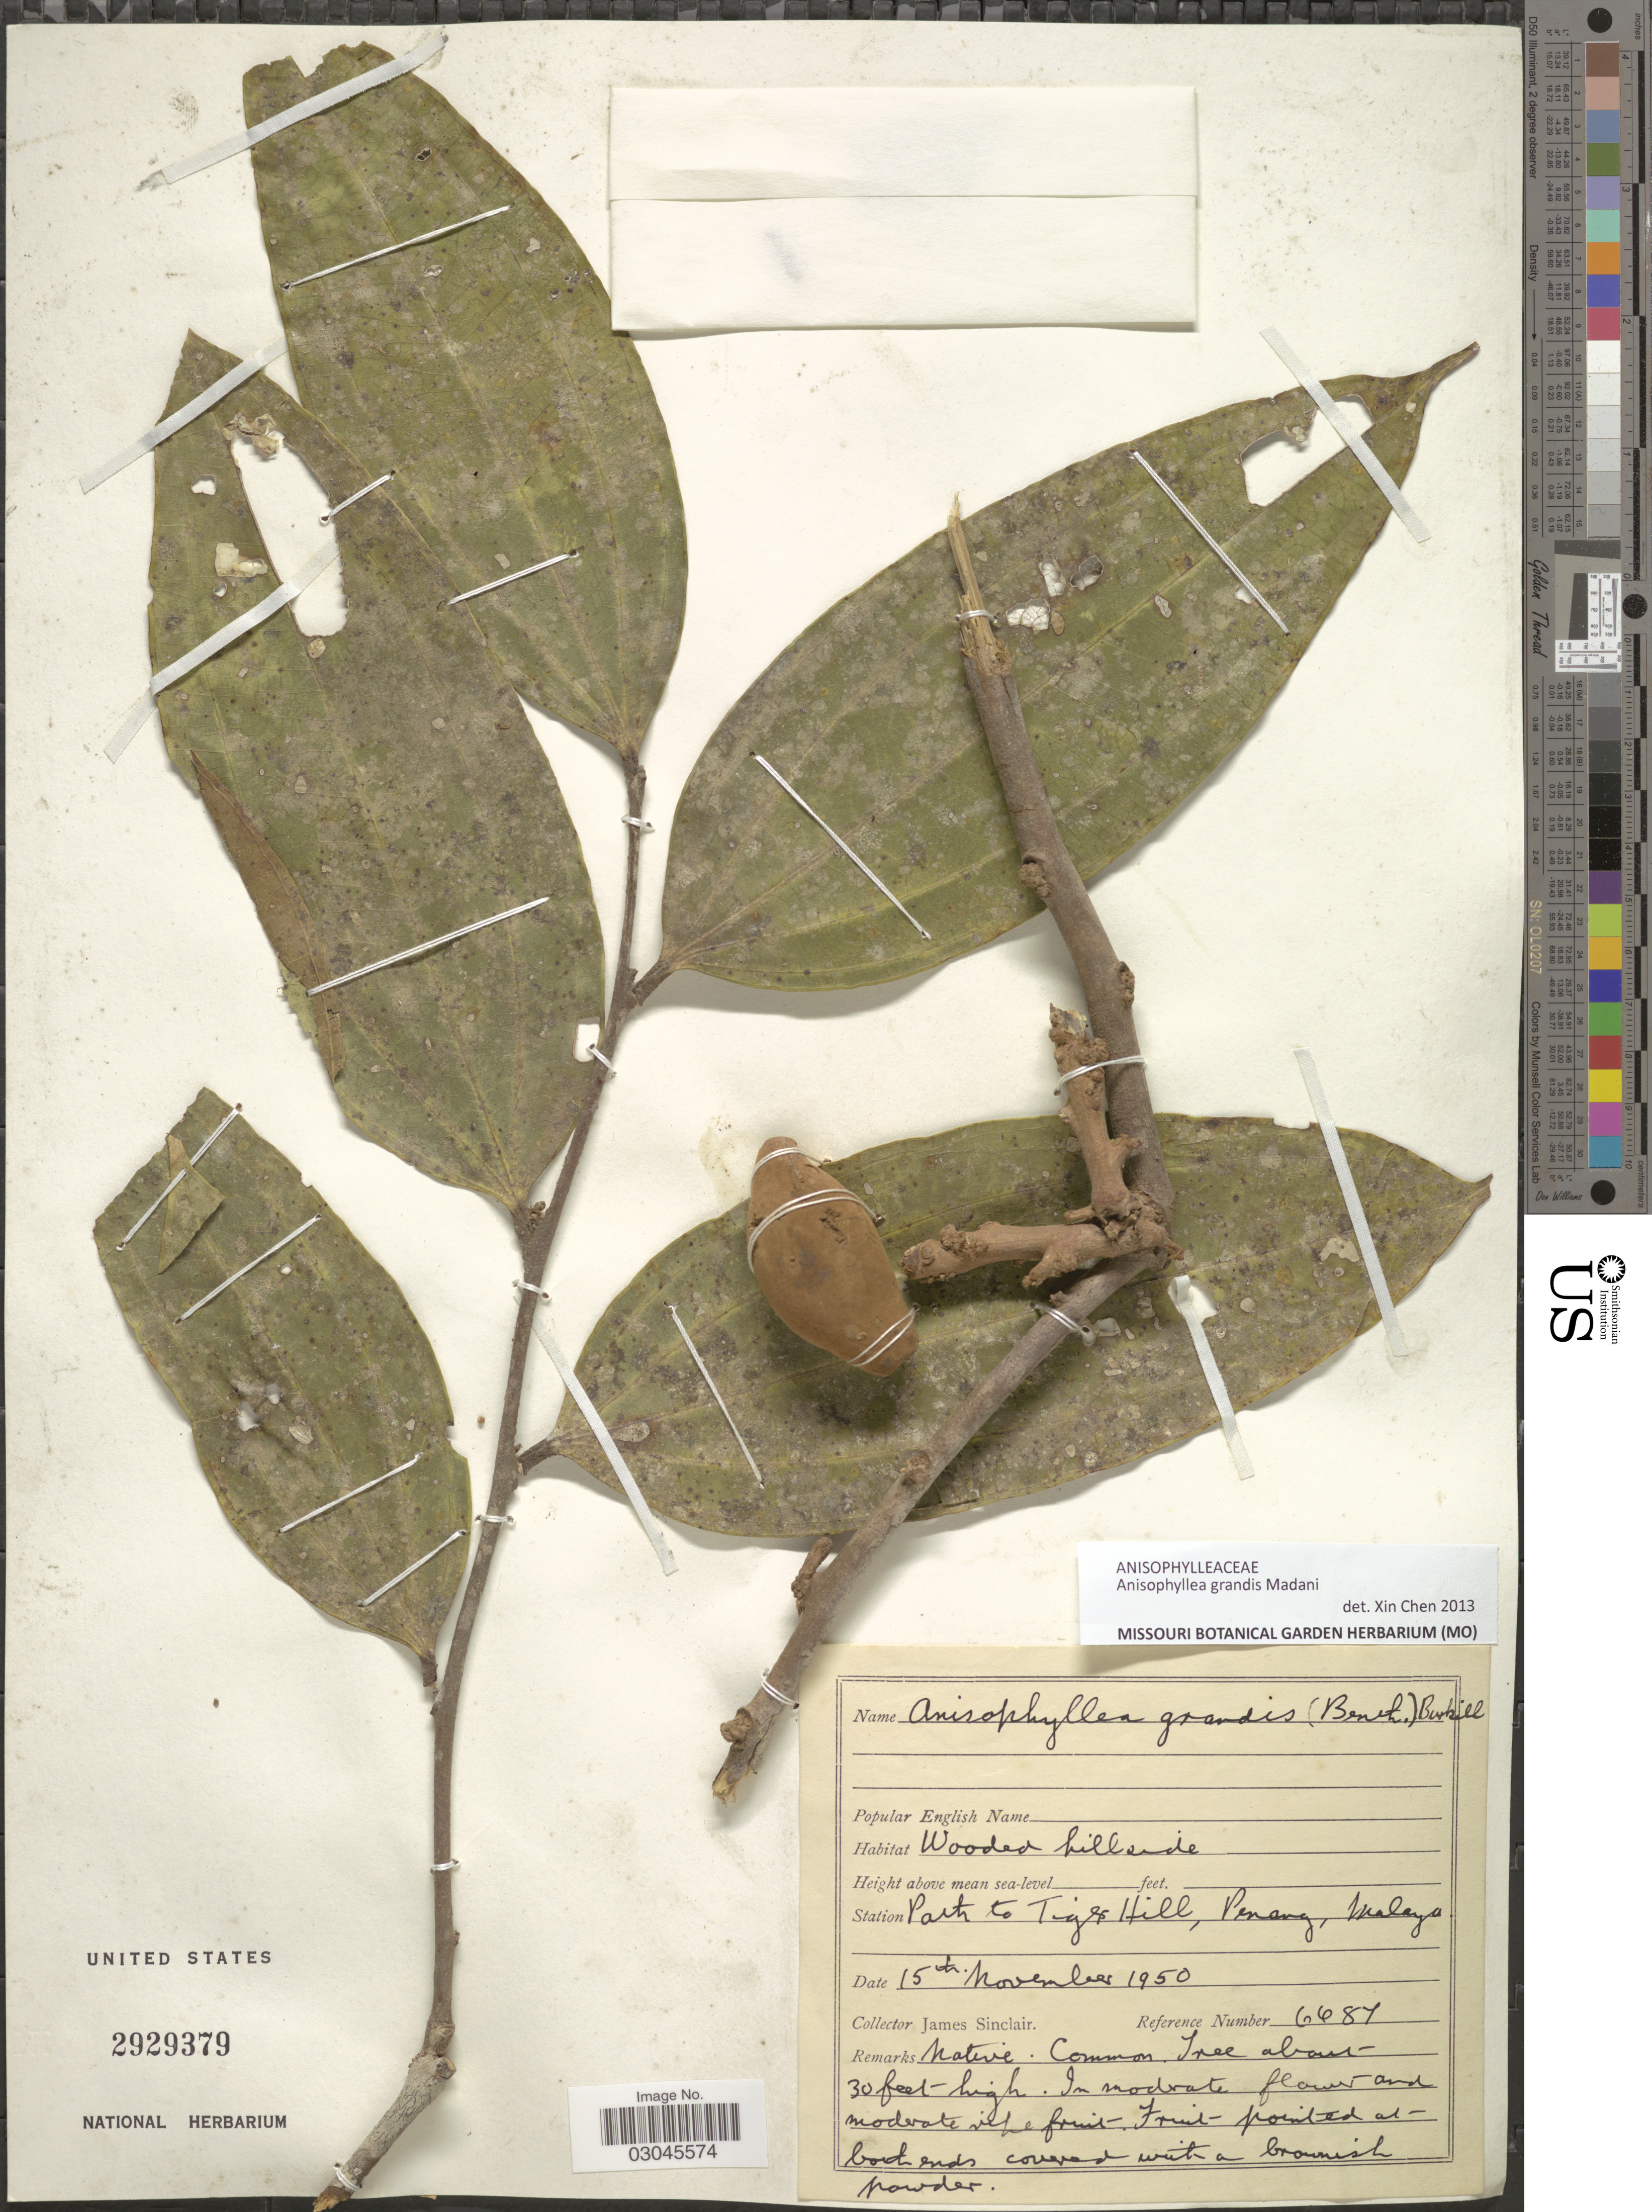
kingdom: Plantae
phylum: Tracheophyta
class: Magnoliopsida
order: Cucurbitales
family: Anisophylleaceae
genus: Anisophyllea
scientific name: Anisophyllea grandis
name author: Burkill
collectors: J. Sinclair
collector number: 6687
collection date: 1950-11-15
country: Malaysia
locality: Path to Tiger Hill, Penang, Malaya.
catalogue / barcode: US 2929379